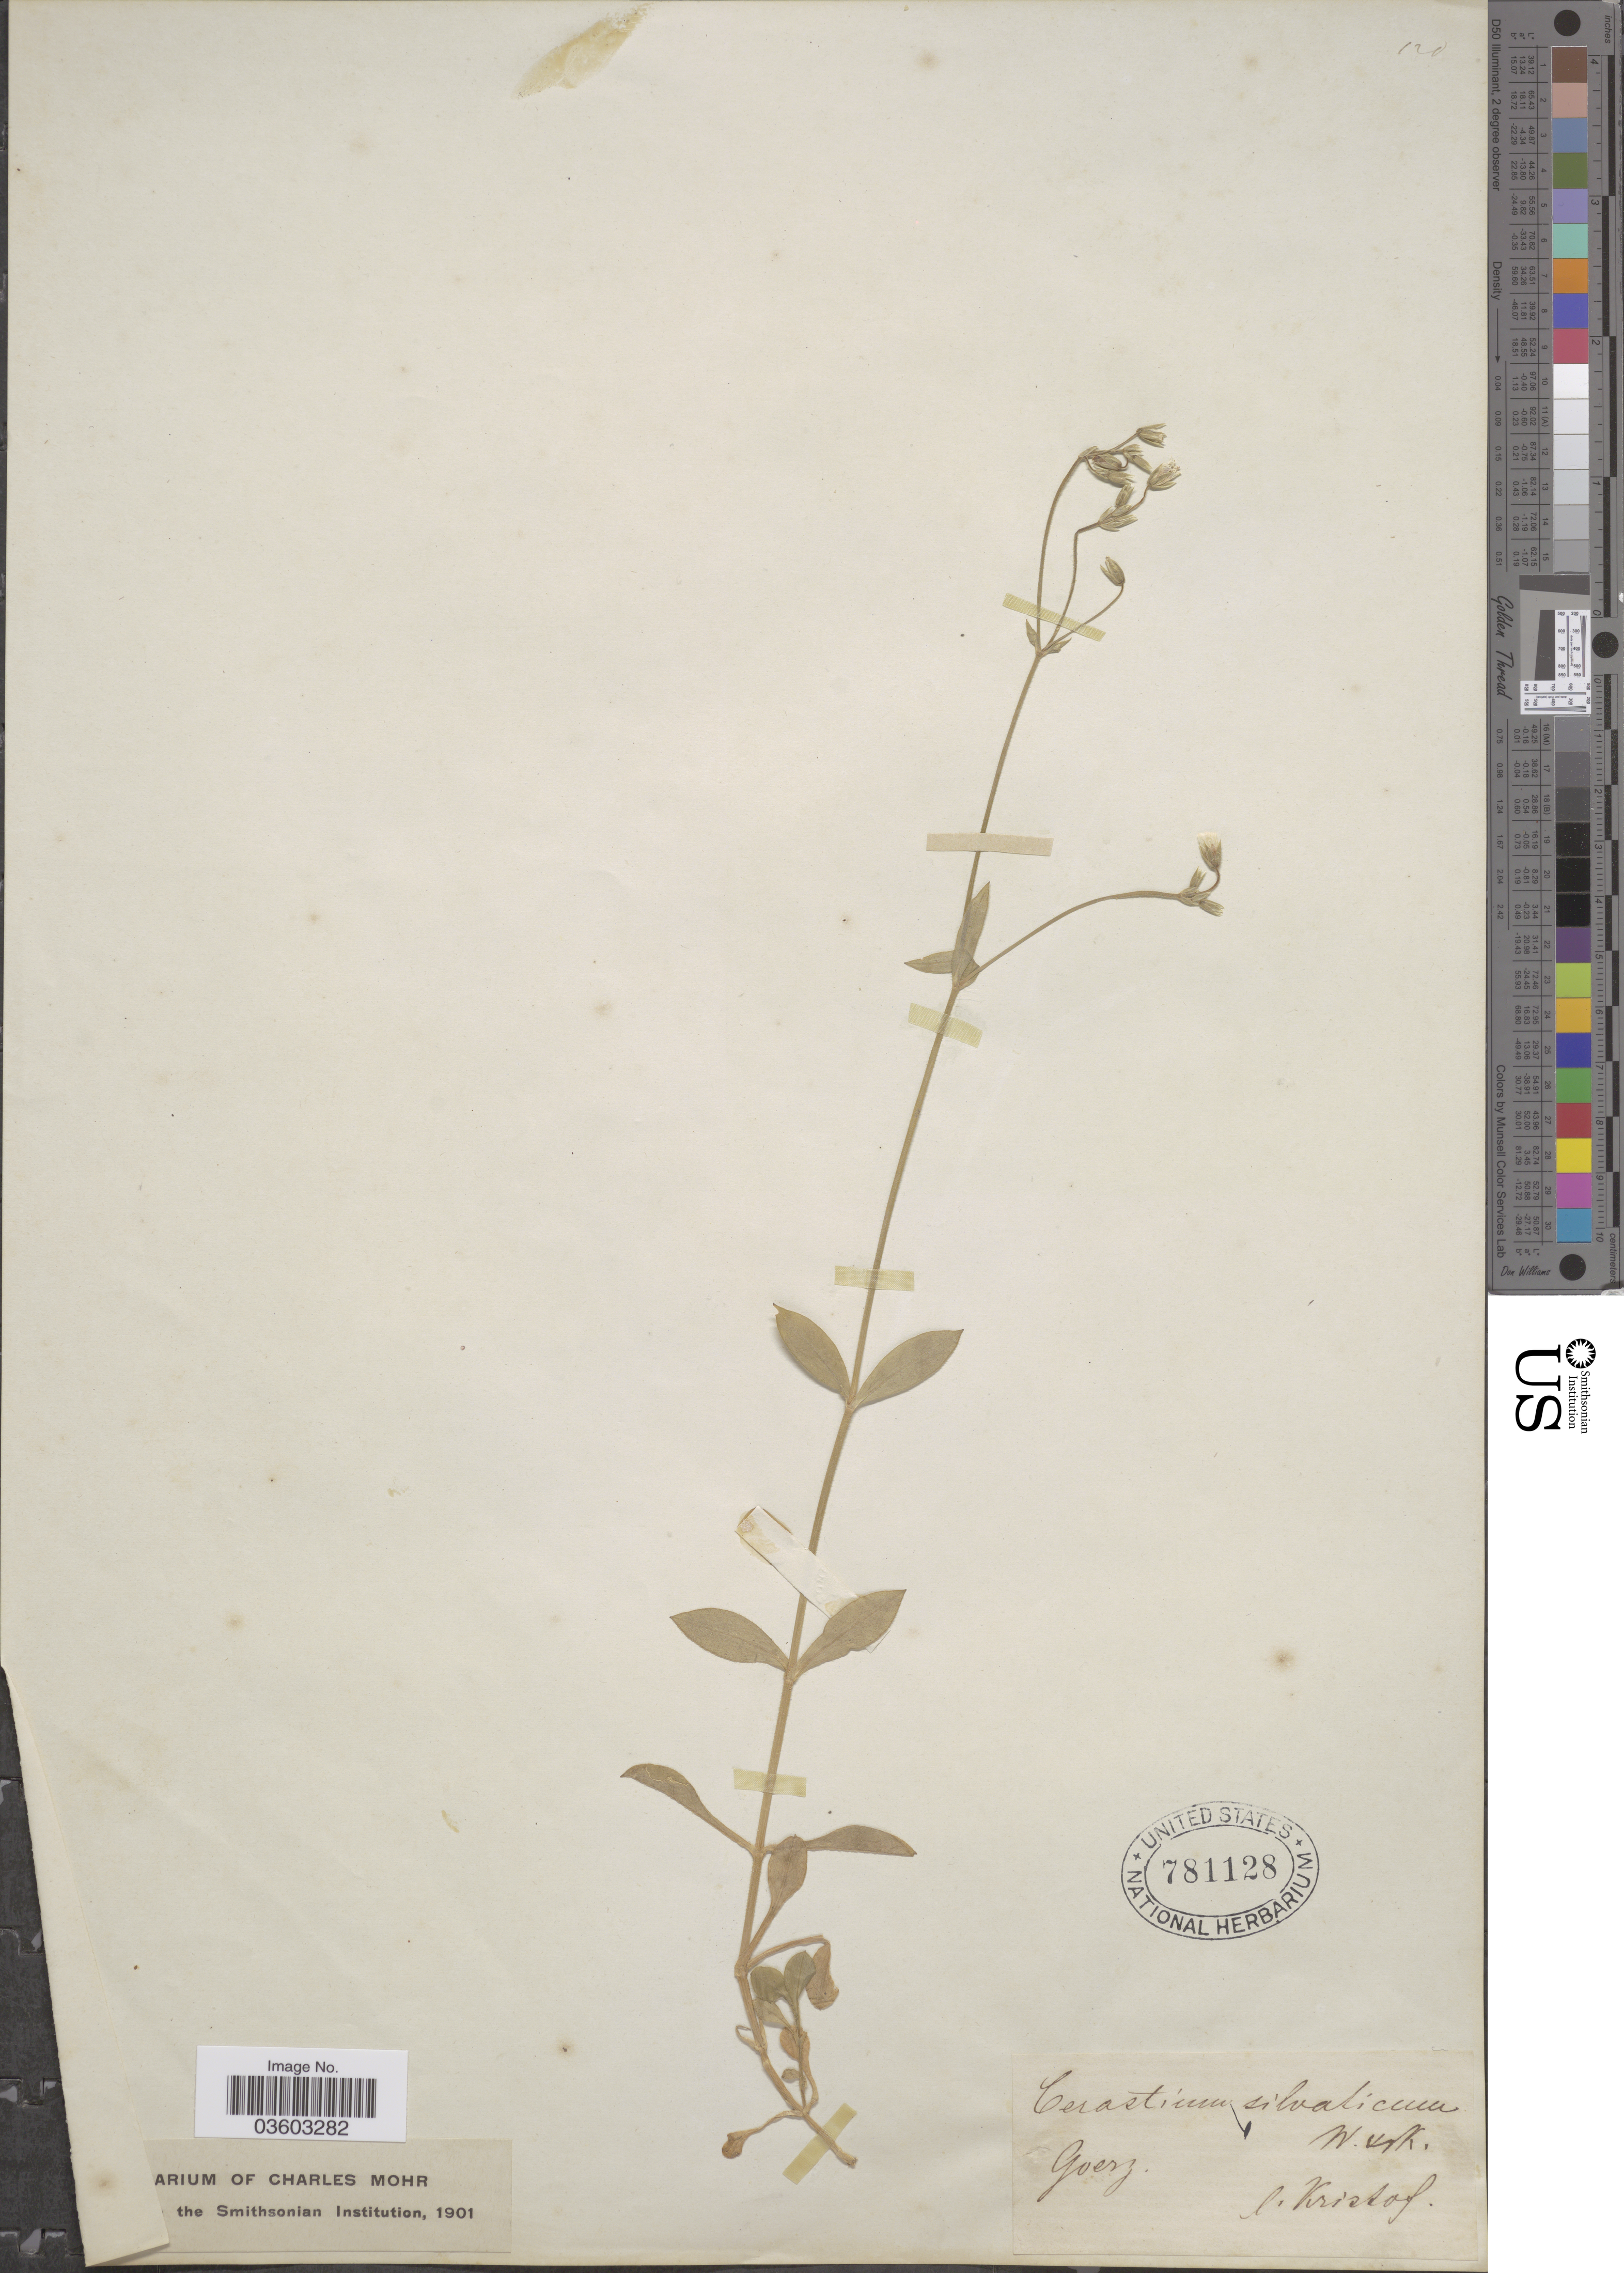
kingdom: Plantae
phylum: Tracheophyta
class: Magnoliopsida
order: Caryophyllales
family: Caryophyllaceae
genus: Cerastium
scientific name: Cerastium silvaticum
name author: Waldst. & Kit. ex Gartner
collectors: C. Kristof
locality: Goerz [interpreted].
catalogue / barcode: US 781128